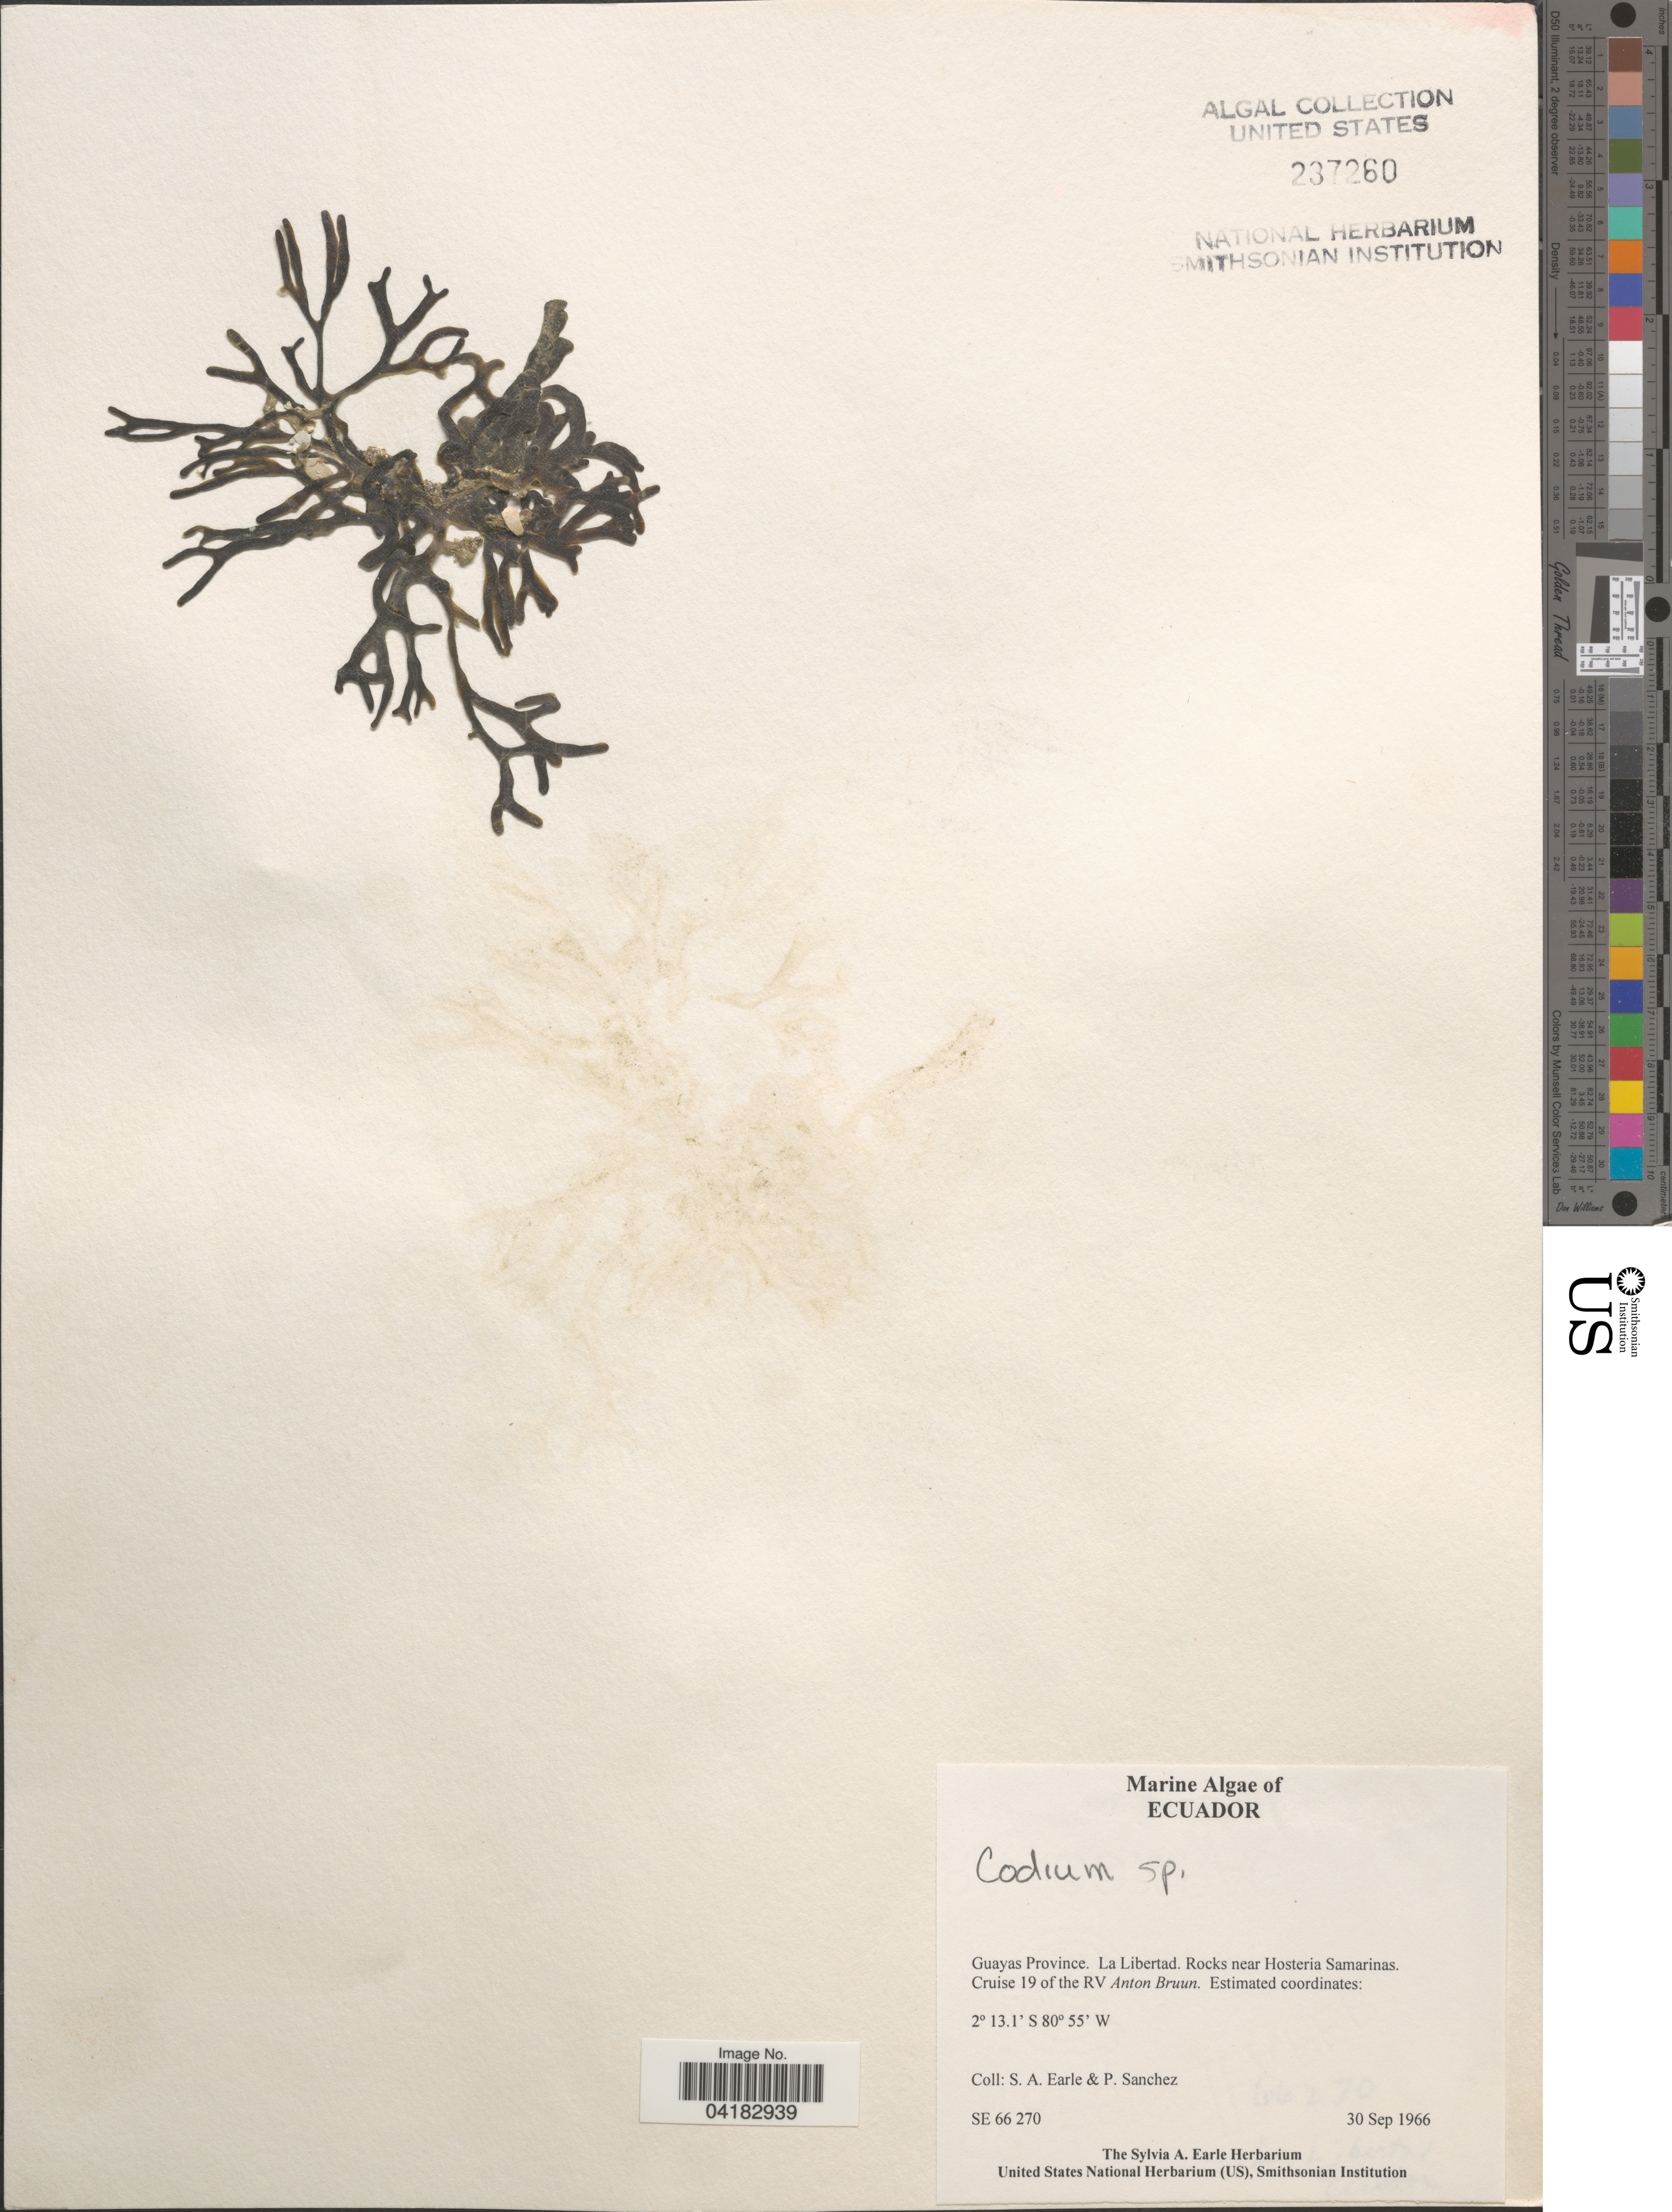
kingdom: Plantae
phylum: Chlorophyta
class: Ulvophyceae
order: Bryopsidales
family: Codiaceae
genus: Codium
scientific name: Codium sp.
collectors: S. A. Earle & P. Sanchez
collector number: SE66270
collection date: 1966-09-30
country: Ecuador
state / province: Guayas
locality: La Libertad. Rocks near Hosteria Samarinas. Cruise 19 of the RV Anton Bruun.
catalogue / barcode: US 237260